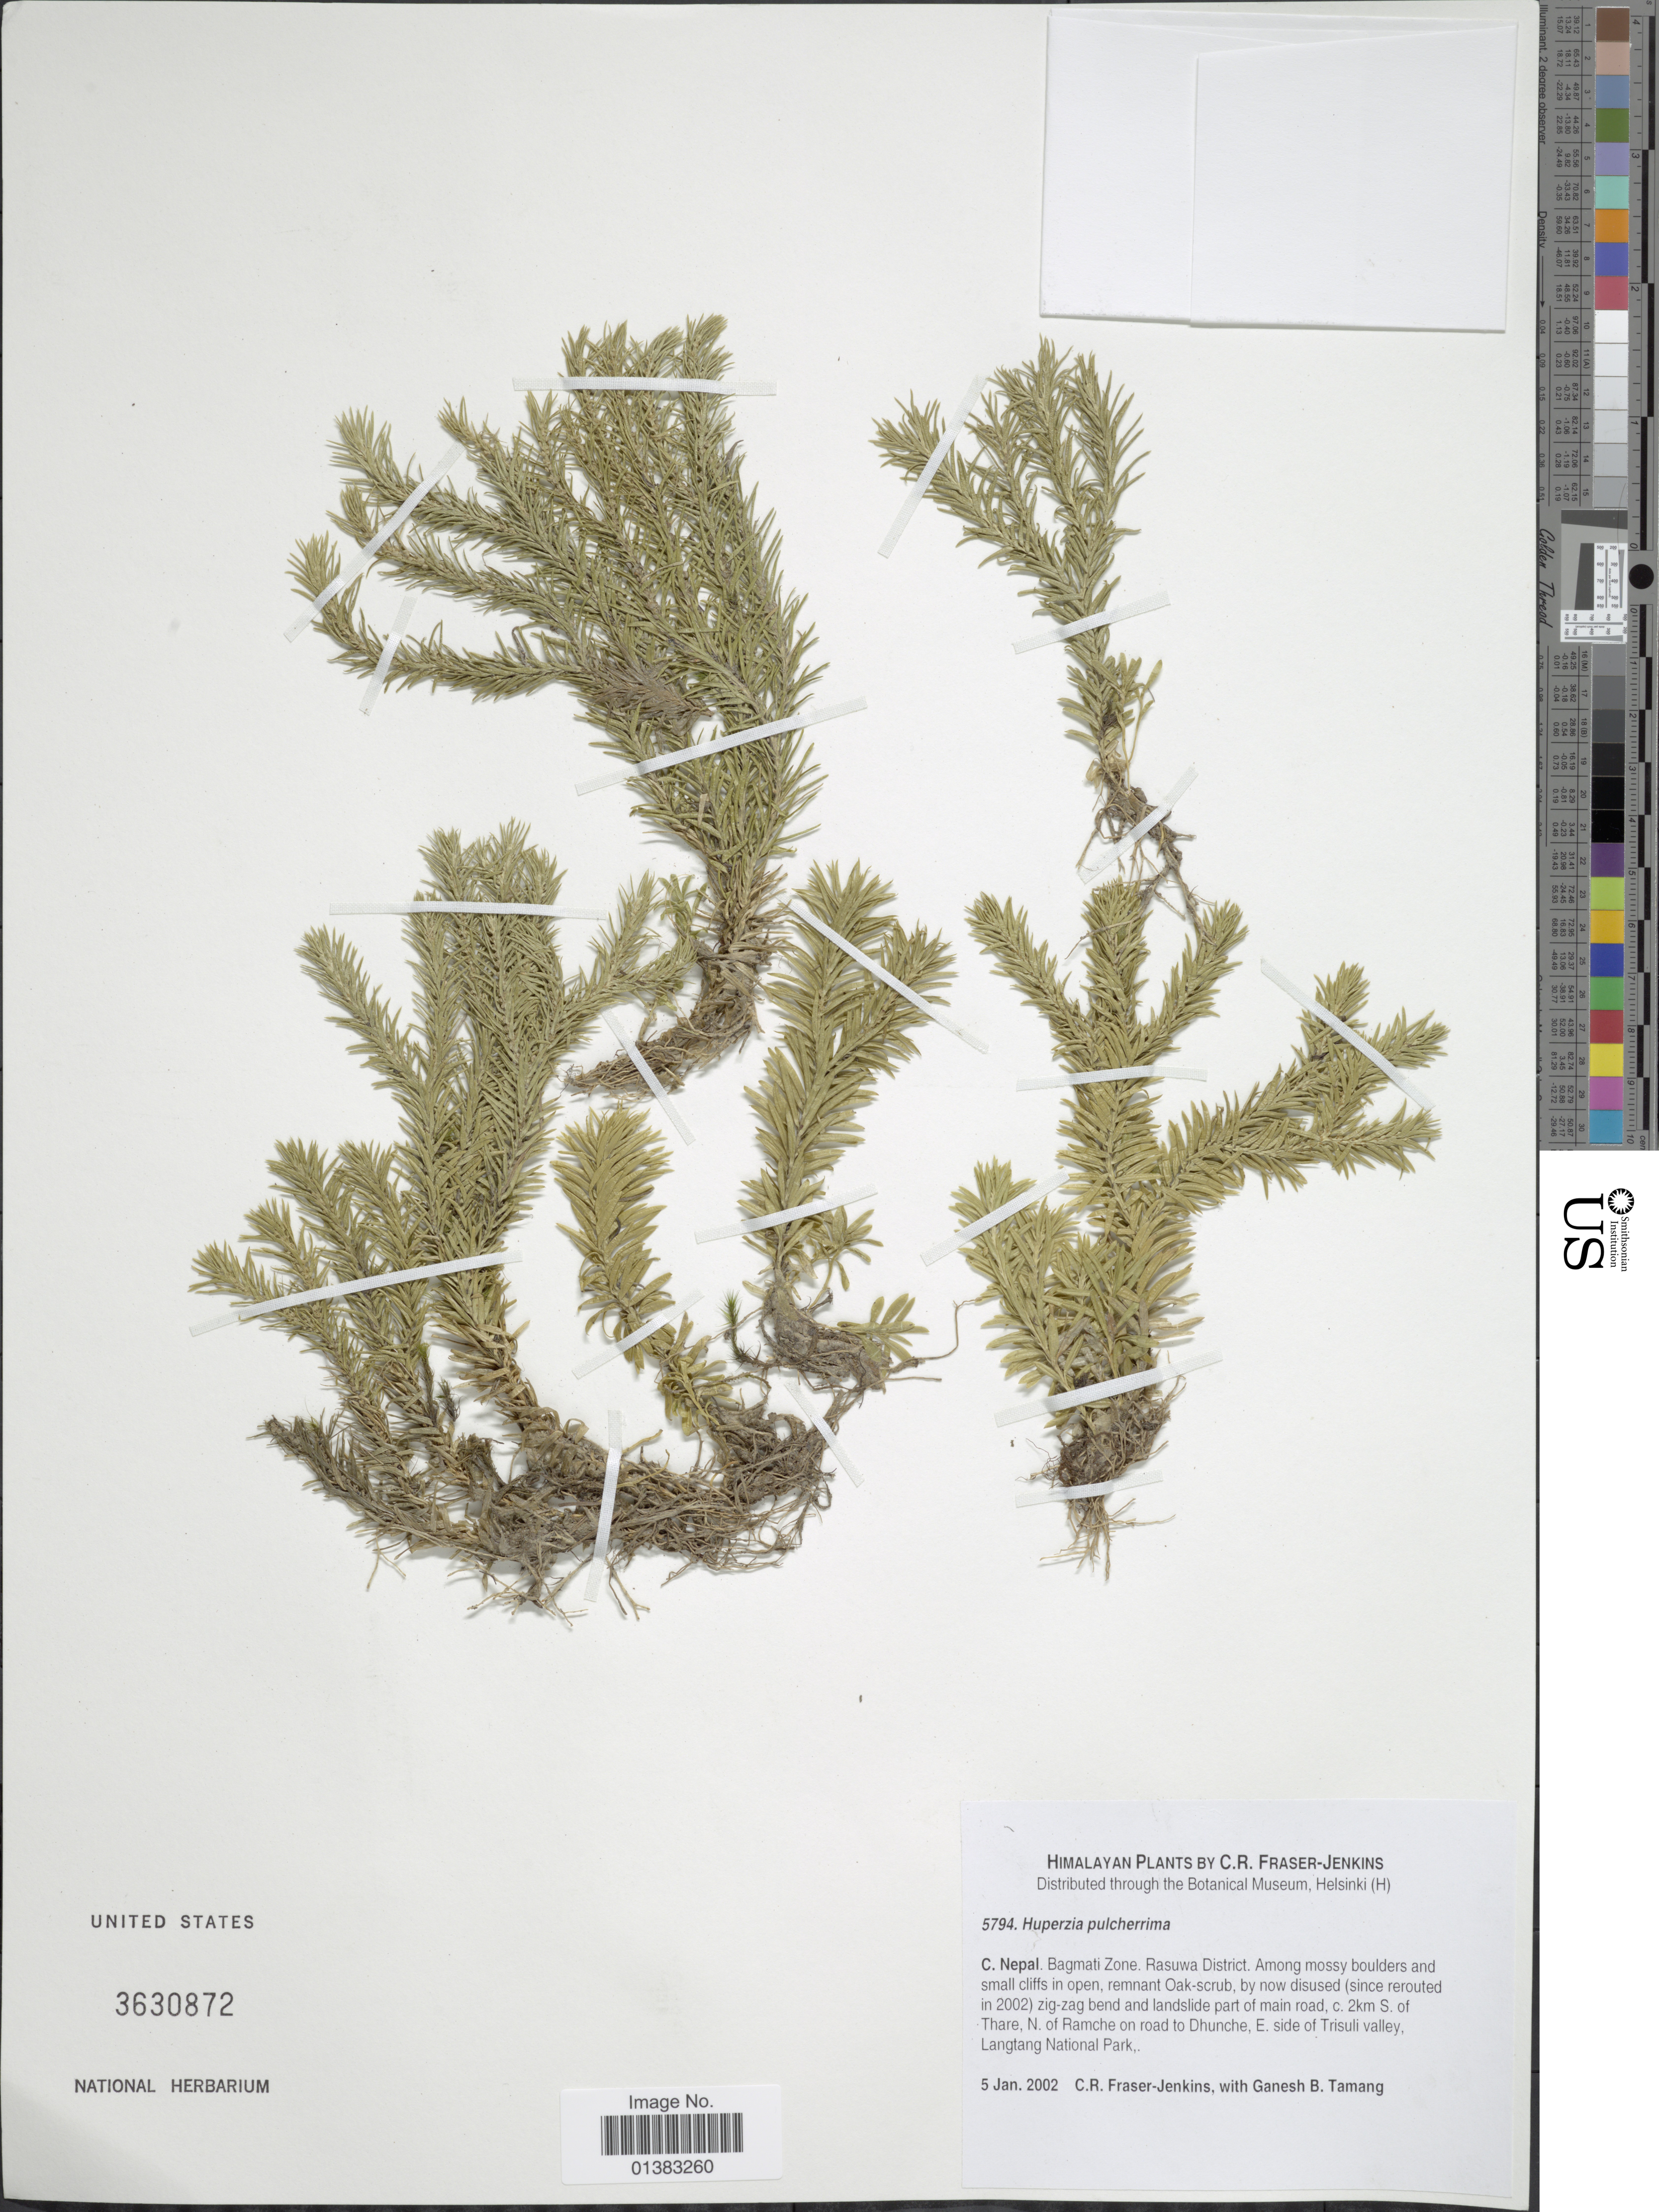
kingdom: Plantae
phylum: Tracheophyta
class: Lycopodiopsida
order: Lycopodiales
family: Lycopodiaceae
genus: Phlegmariurus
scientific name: Phlegmariurus pulcherrimus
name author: (Hook. & Grev.) Á. Löve & D. Löve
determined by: Field, A. R.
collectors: C. R. Fraser-Jenkins & G. Tamang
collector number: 5794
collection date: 2002-01-05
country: Nepal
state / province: Bagmati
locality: C. Nepal. Rasuwa District. Among mossy boulders and small cliffs in open, remnant Oak-scrub, by now disused (since rerouted in 2002) zig-zag bend and landslide part of main road, c. 2km S. of Thare, N. of Ramche on road to Dhunche, E. side of Trisuli valley, Langtang National Park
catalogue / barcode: US 3630872